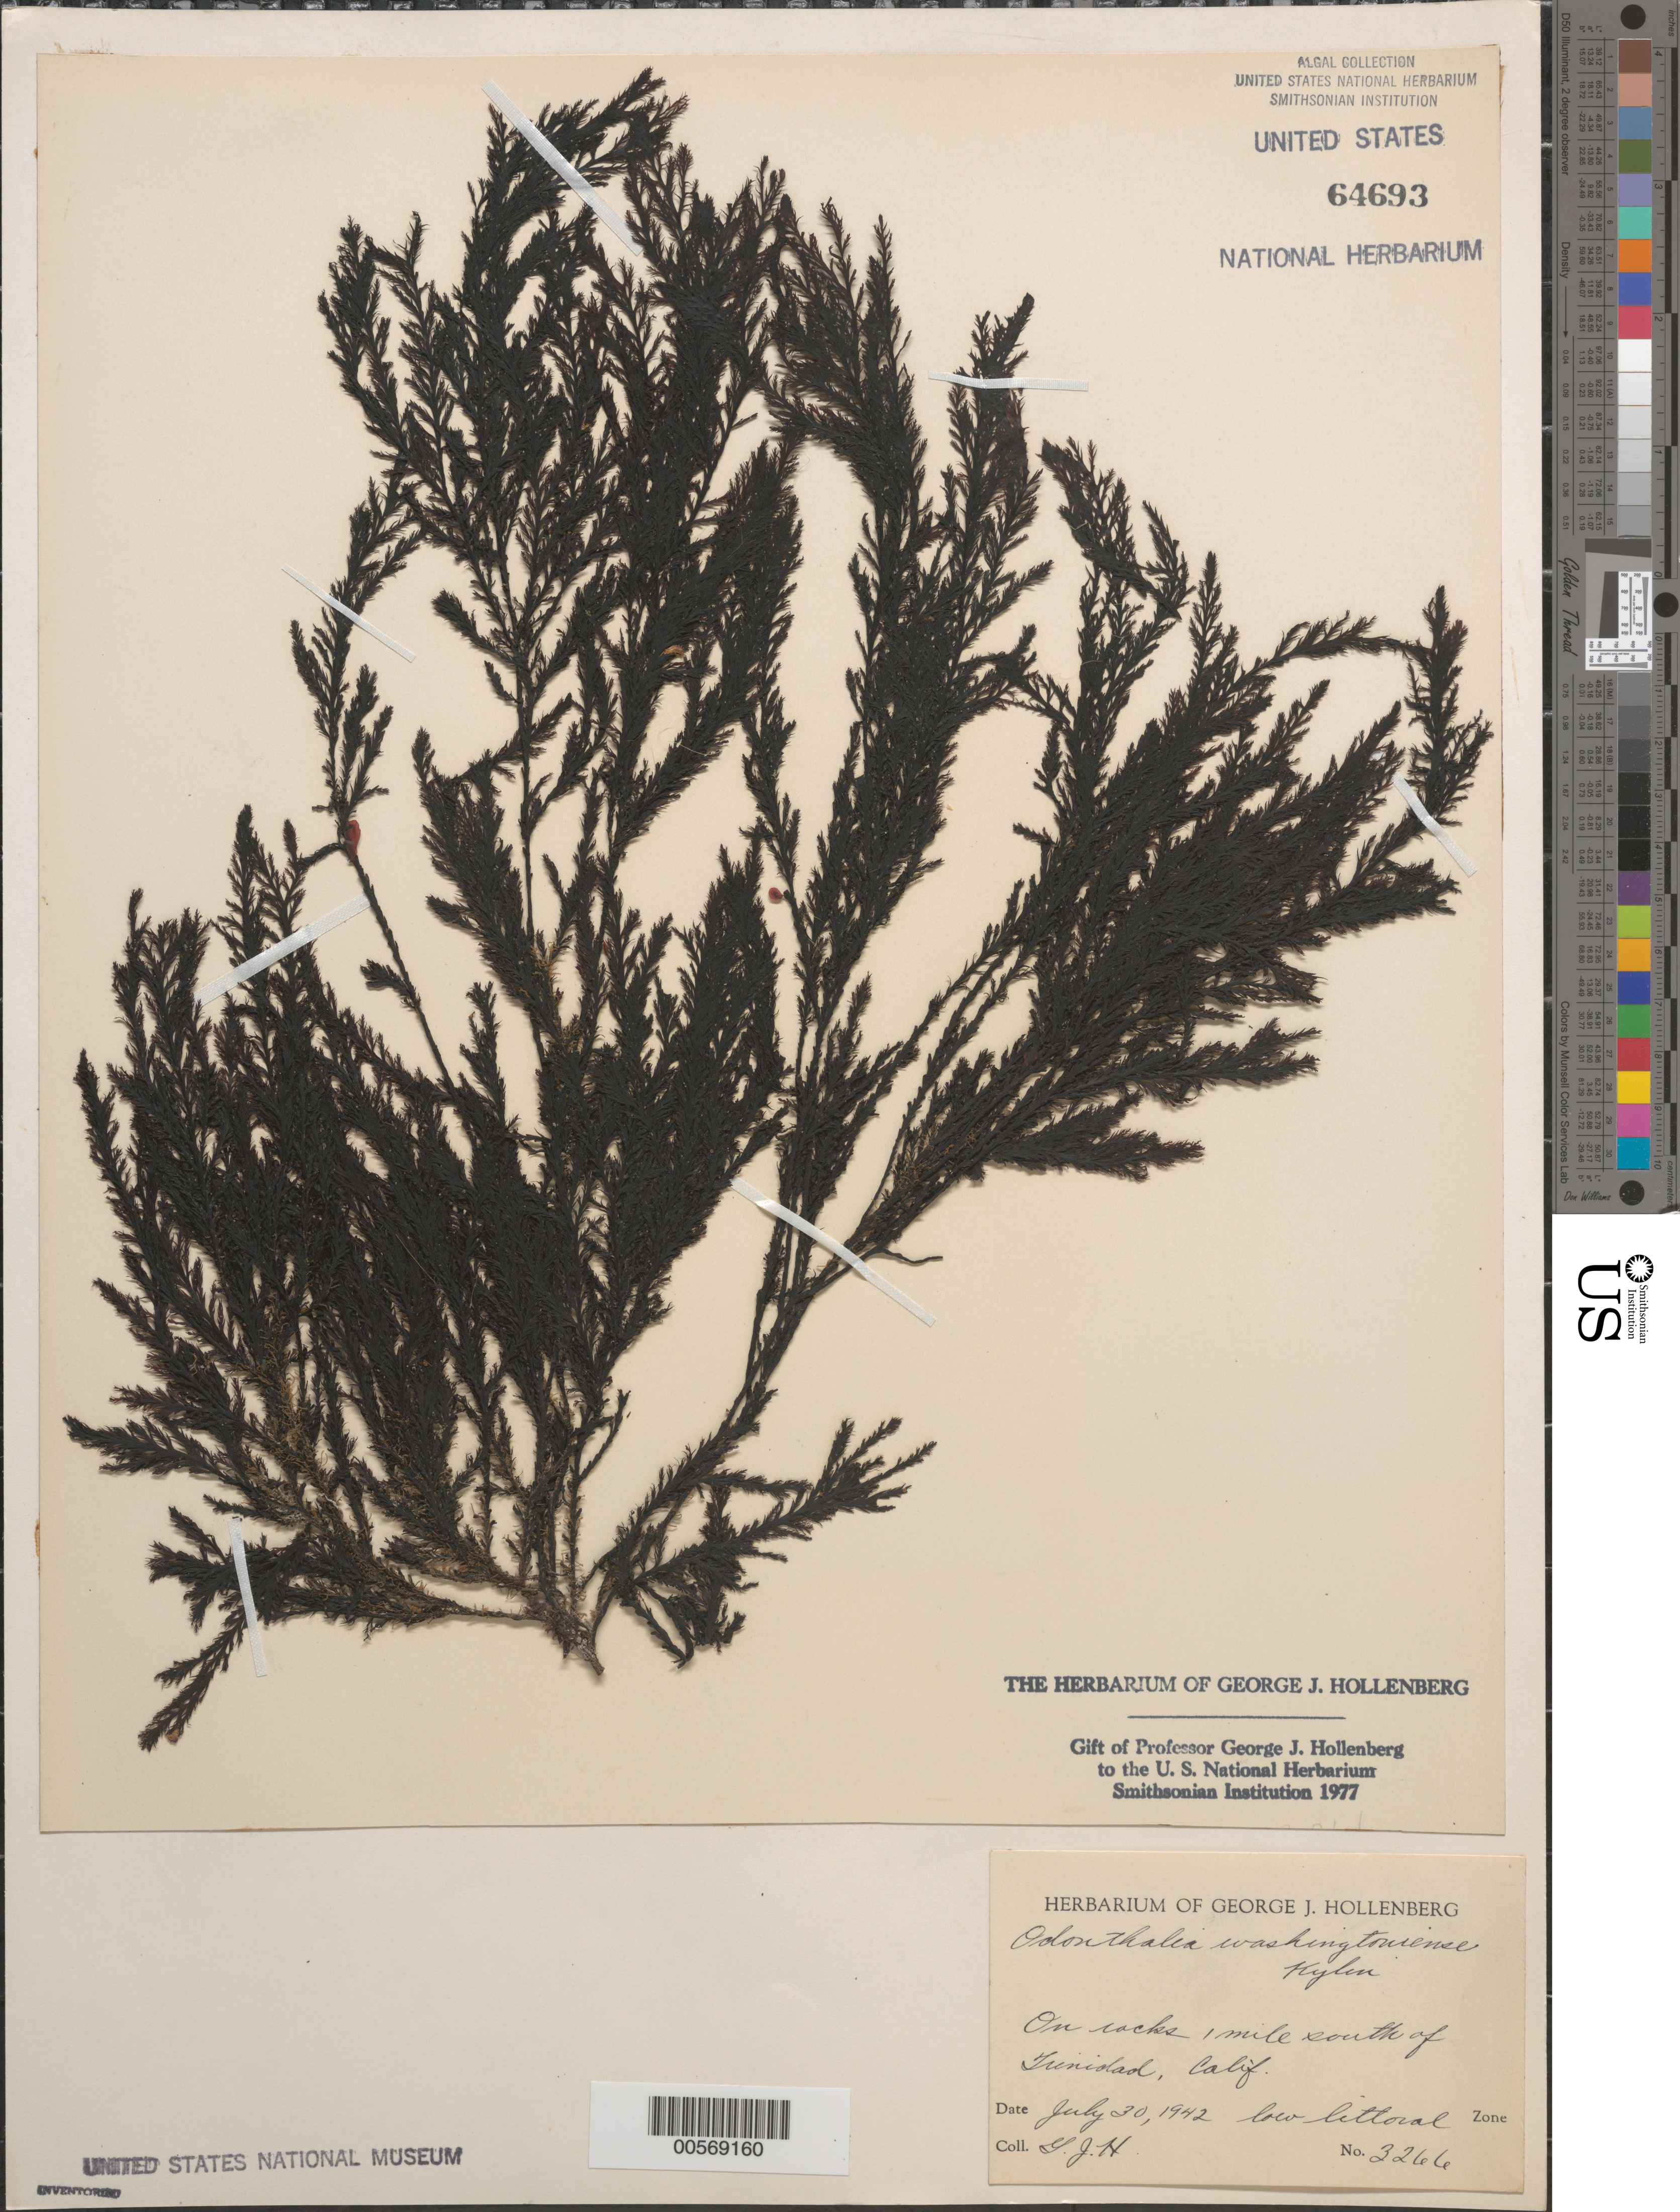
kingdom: Plantae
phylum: Rhodophyta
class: Florideophyceae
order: Ceramiales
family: Rhodomelaceae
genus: Odonthalia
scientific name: Odonthalia washingtoniensis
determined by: Hollenberg, George J.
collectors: G. Hollenberg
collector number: GJH 3266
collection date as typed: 30 Jul 1942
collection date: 1942-07-30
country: United States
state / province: California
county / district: Humboldt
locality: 1 mile south of Trinidad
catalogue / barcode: US 64693